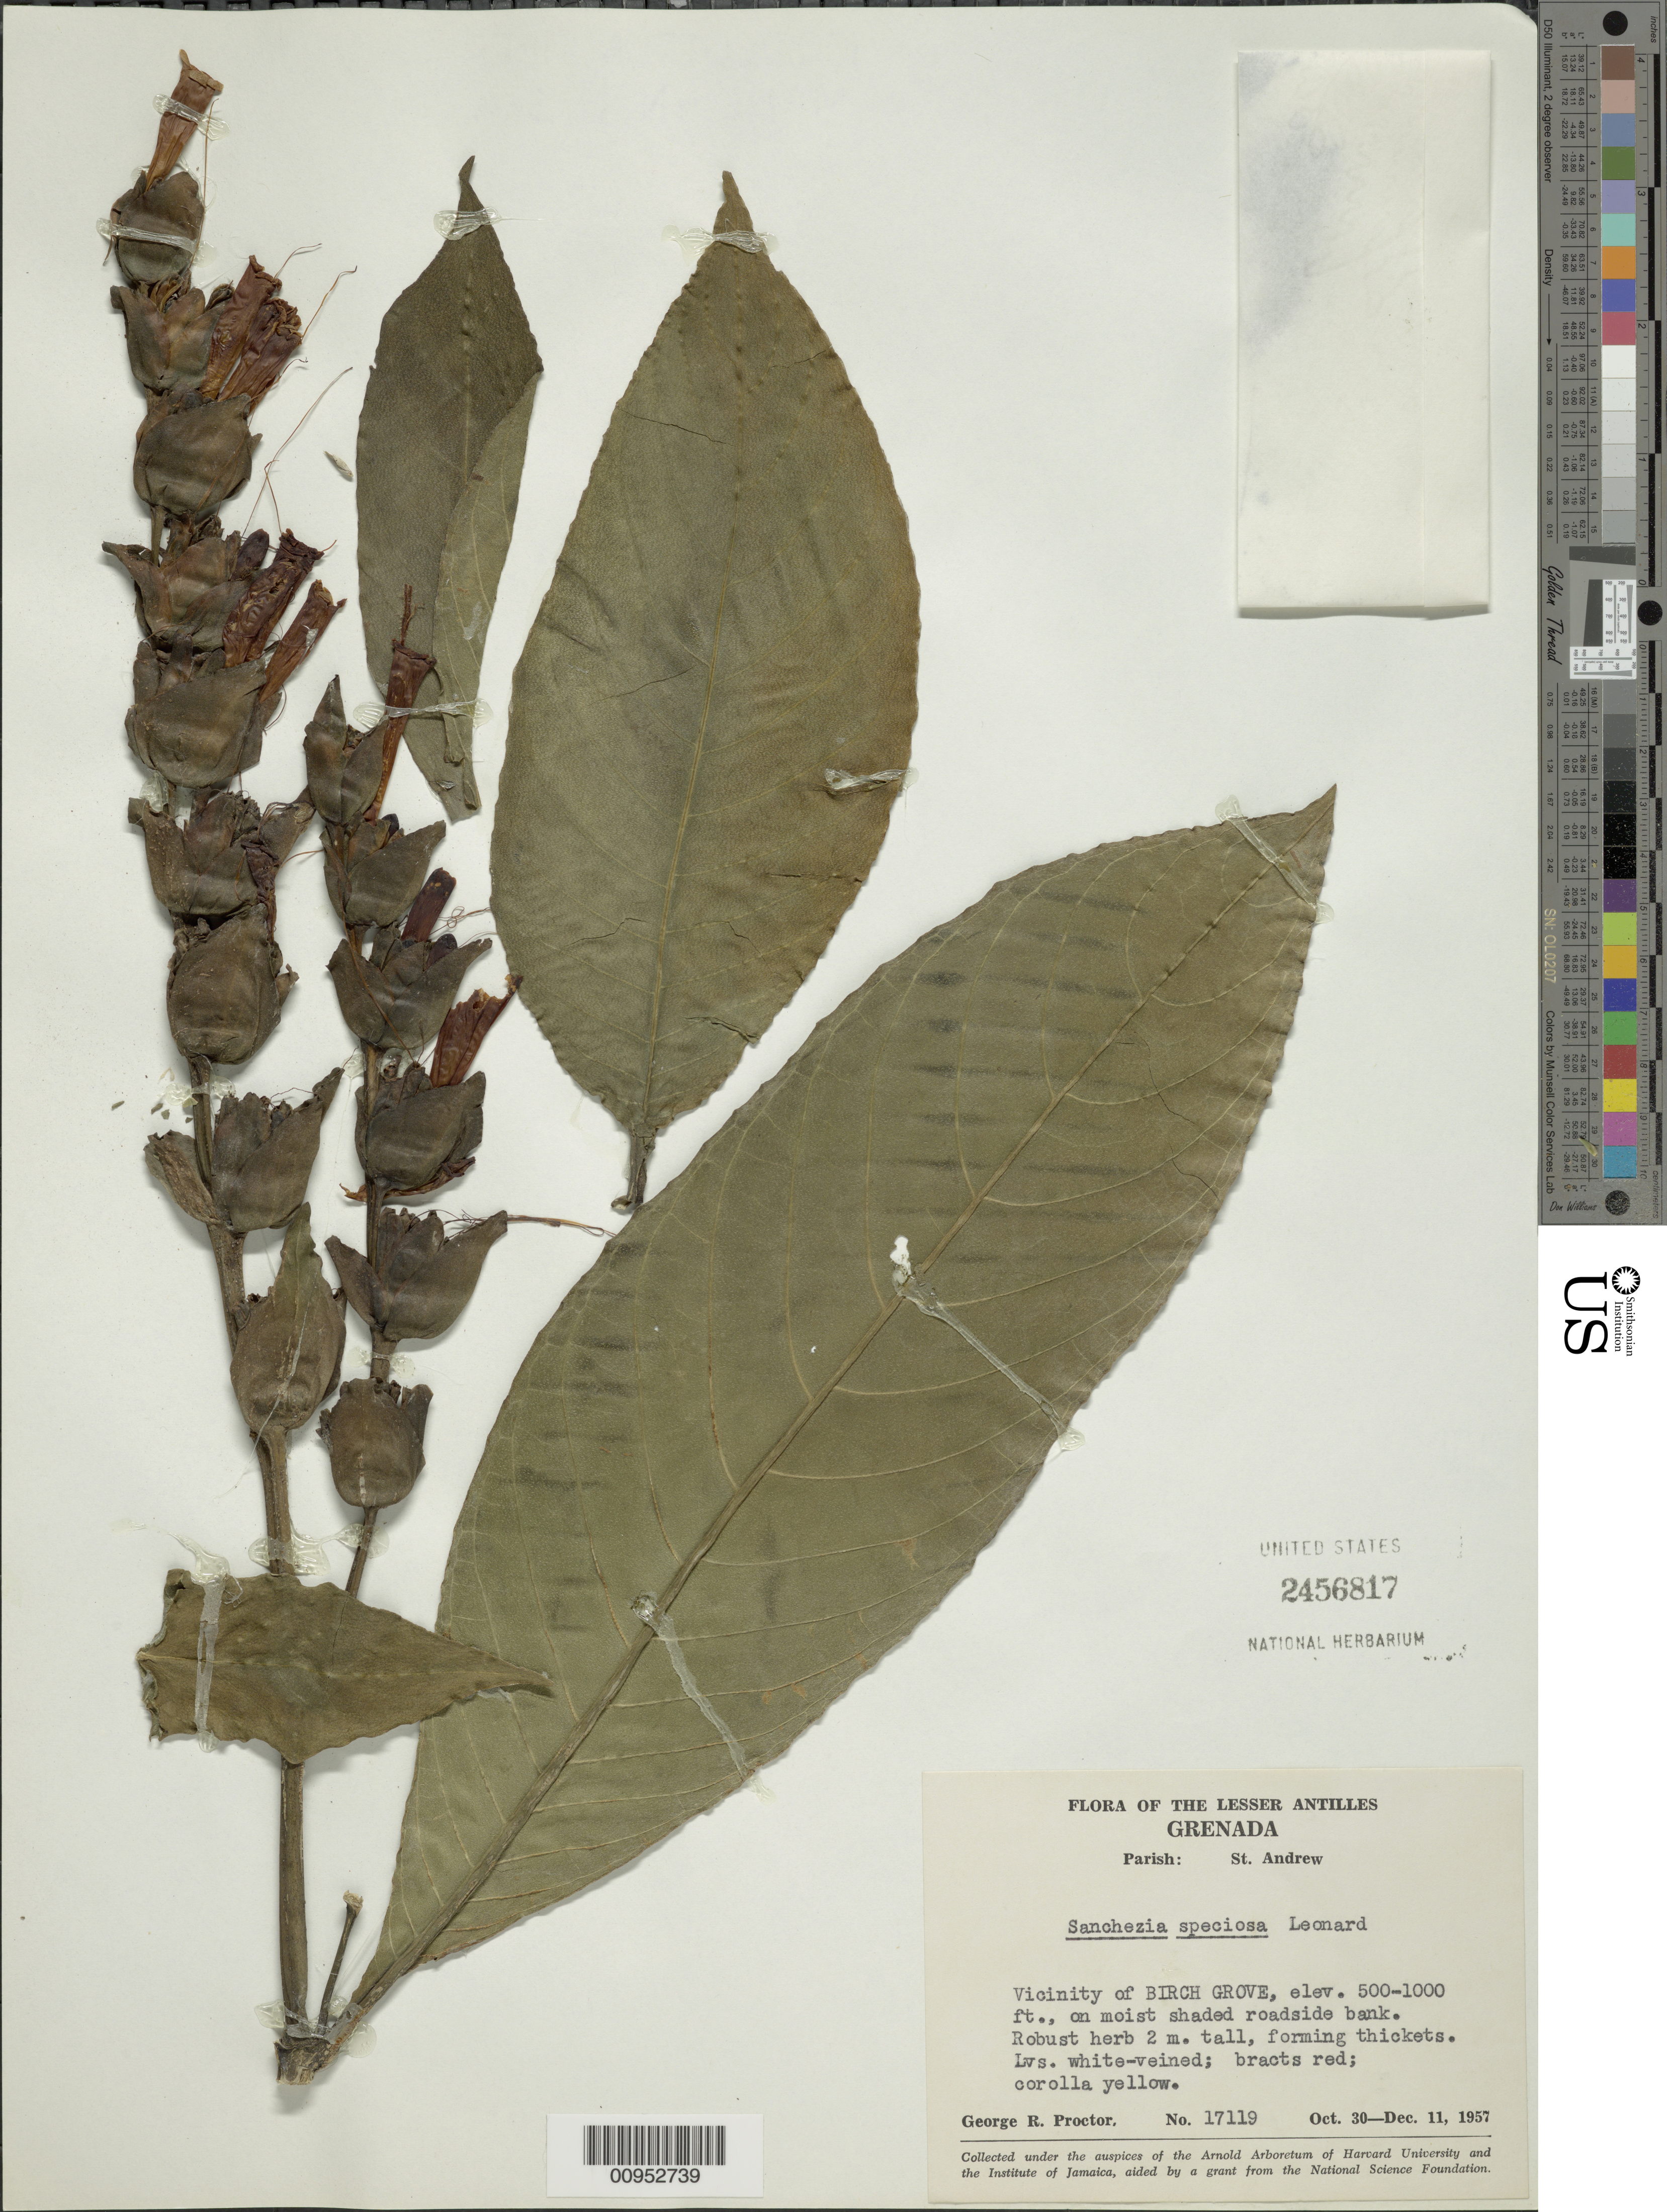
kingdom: Plantae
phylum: Tracheophyta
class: Magnoliopsida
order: Lamiales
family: Acanthaceae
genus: Sanchezia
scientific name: Sanchezia oblonga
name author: Ruiz & Pav.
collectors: G. R. Proctor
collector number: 17119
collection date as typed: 30 Oct 1957 to 11 Dec 1957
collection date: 1957-10-30/1957-12-11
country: Grenada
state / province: Saint Andrew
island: Grenada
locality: Birch Grove vicinity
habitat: On moist shaded roadside bank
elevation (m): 152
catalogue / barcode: US 2456817